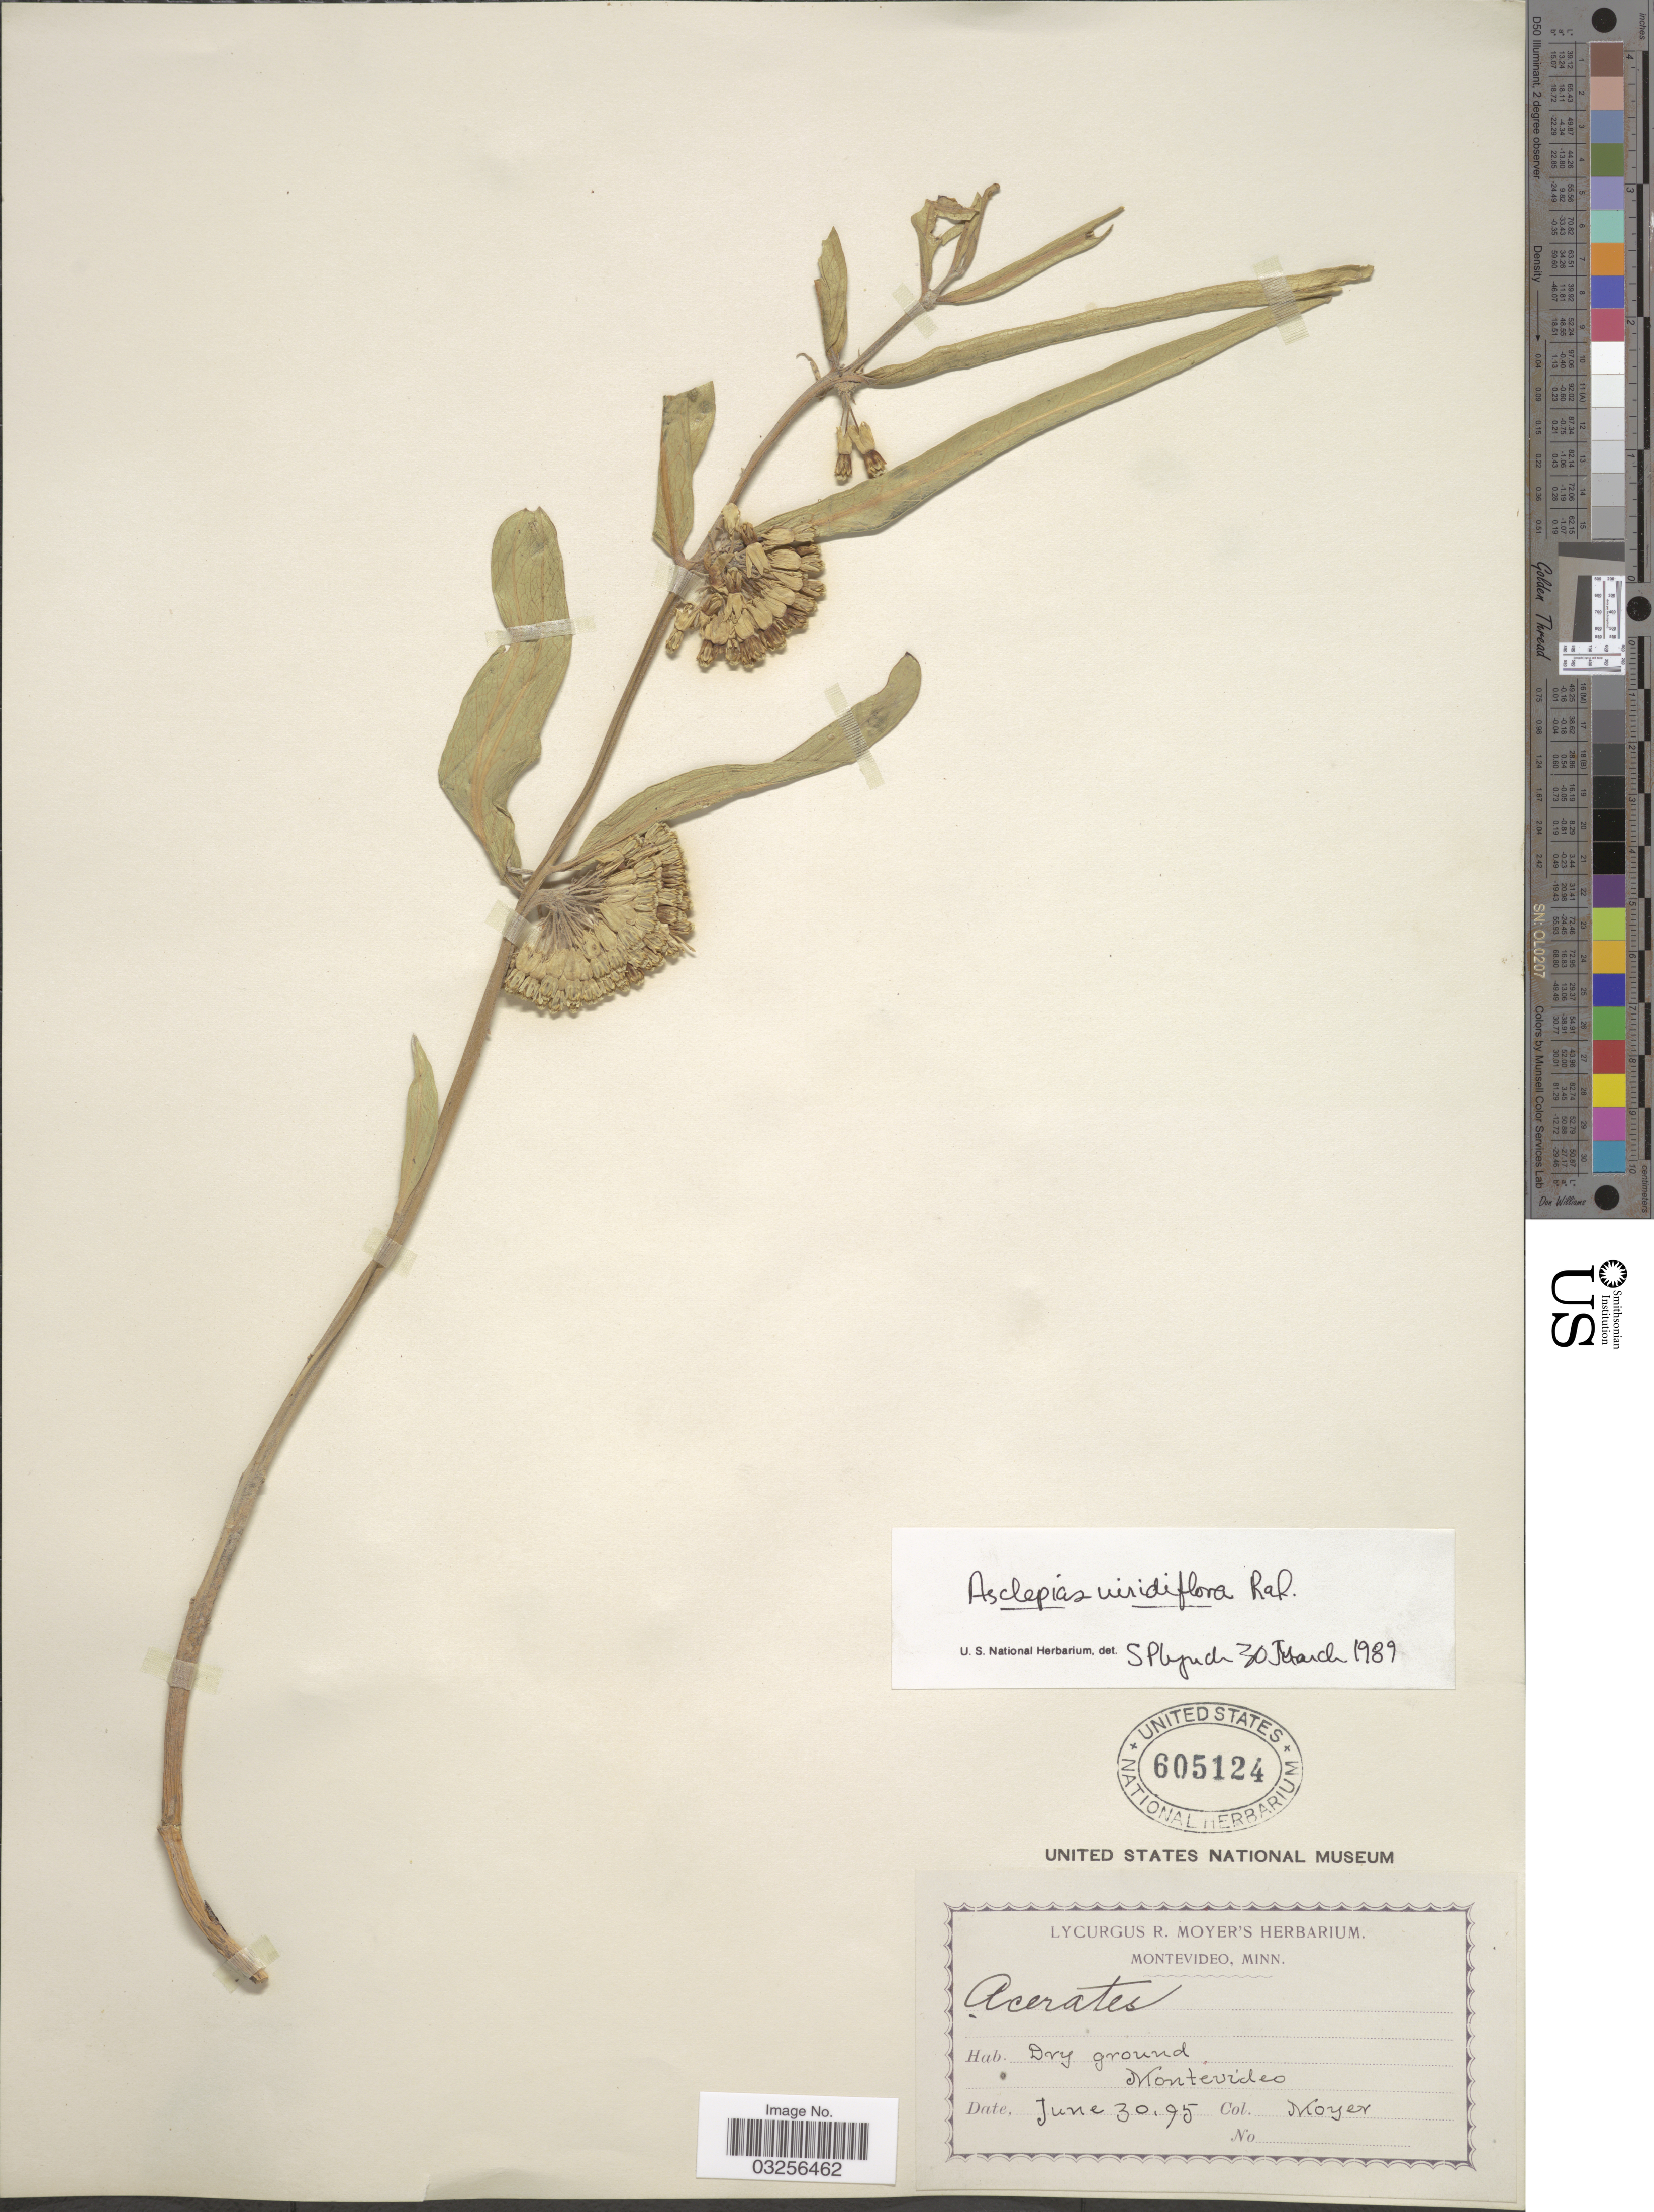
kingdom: Plantae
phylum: Tracheophyta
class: Magnoliopsida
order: Gentianales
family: Apocynaceae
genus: Asclepias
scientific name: Asclepias viridiflora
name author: Raf.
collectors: L. Moyer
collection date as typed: Transcribed d/m/y: 30/6/95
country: United States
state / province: Minnesota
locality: Montevideo.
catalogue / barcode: US 605124